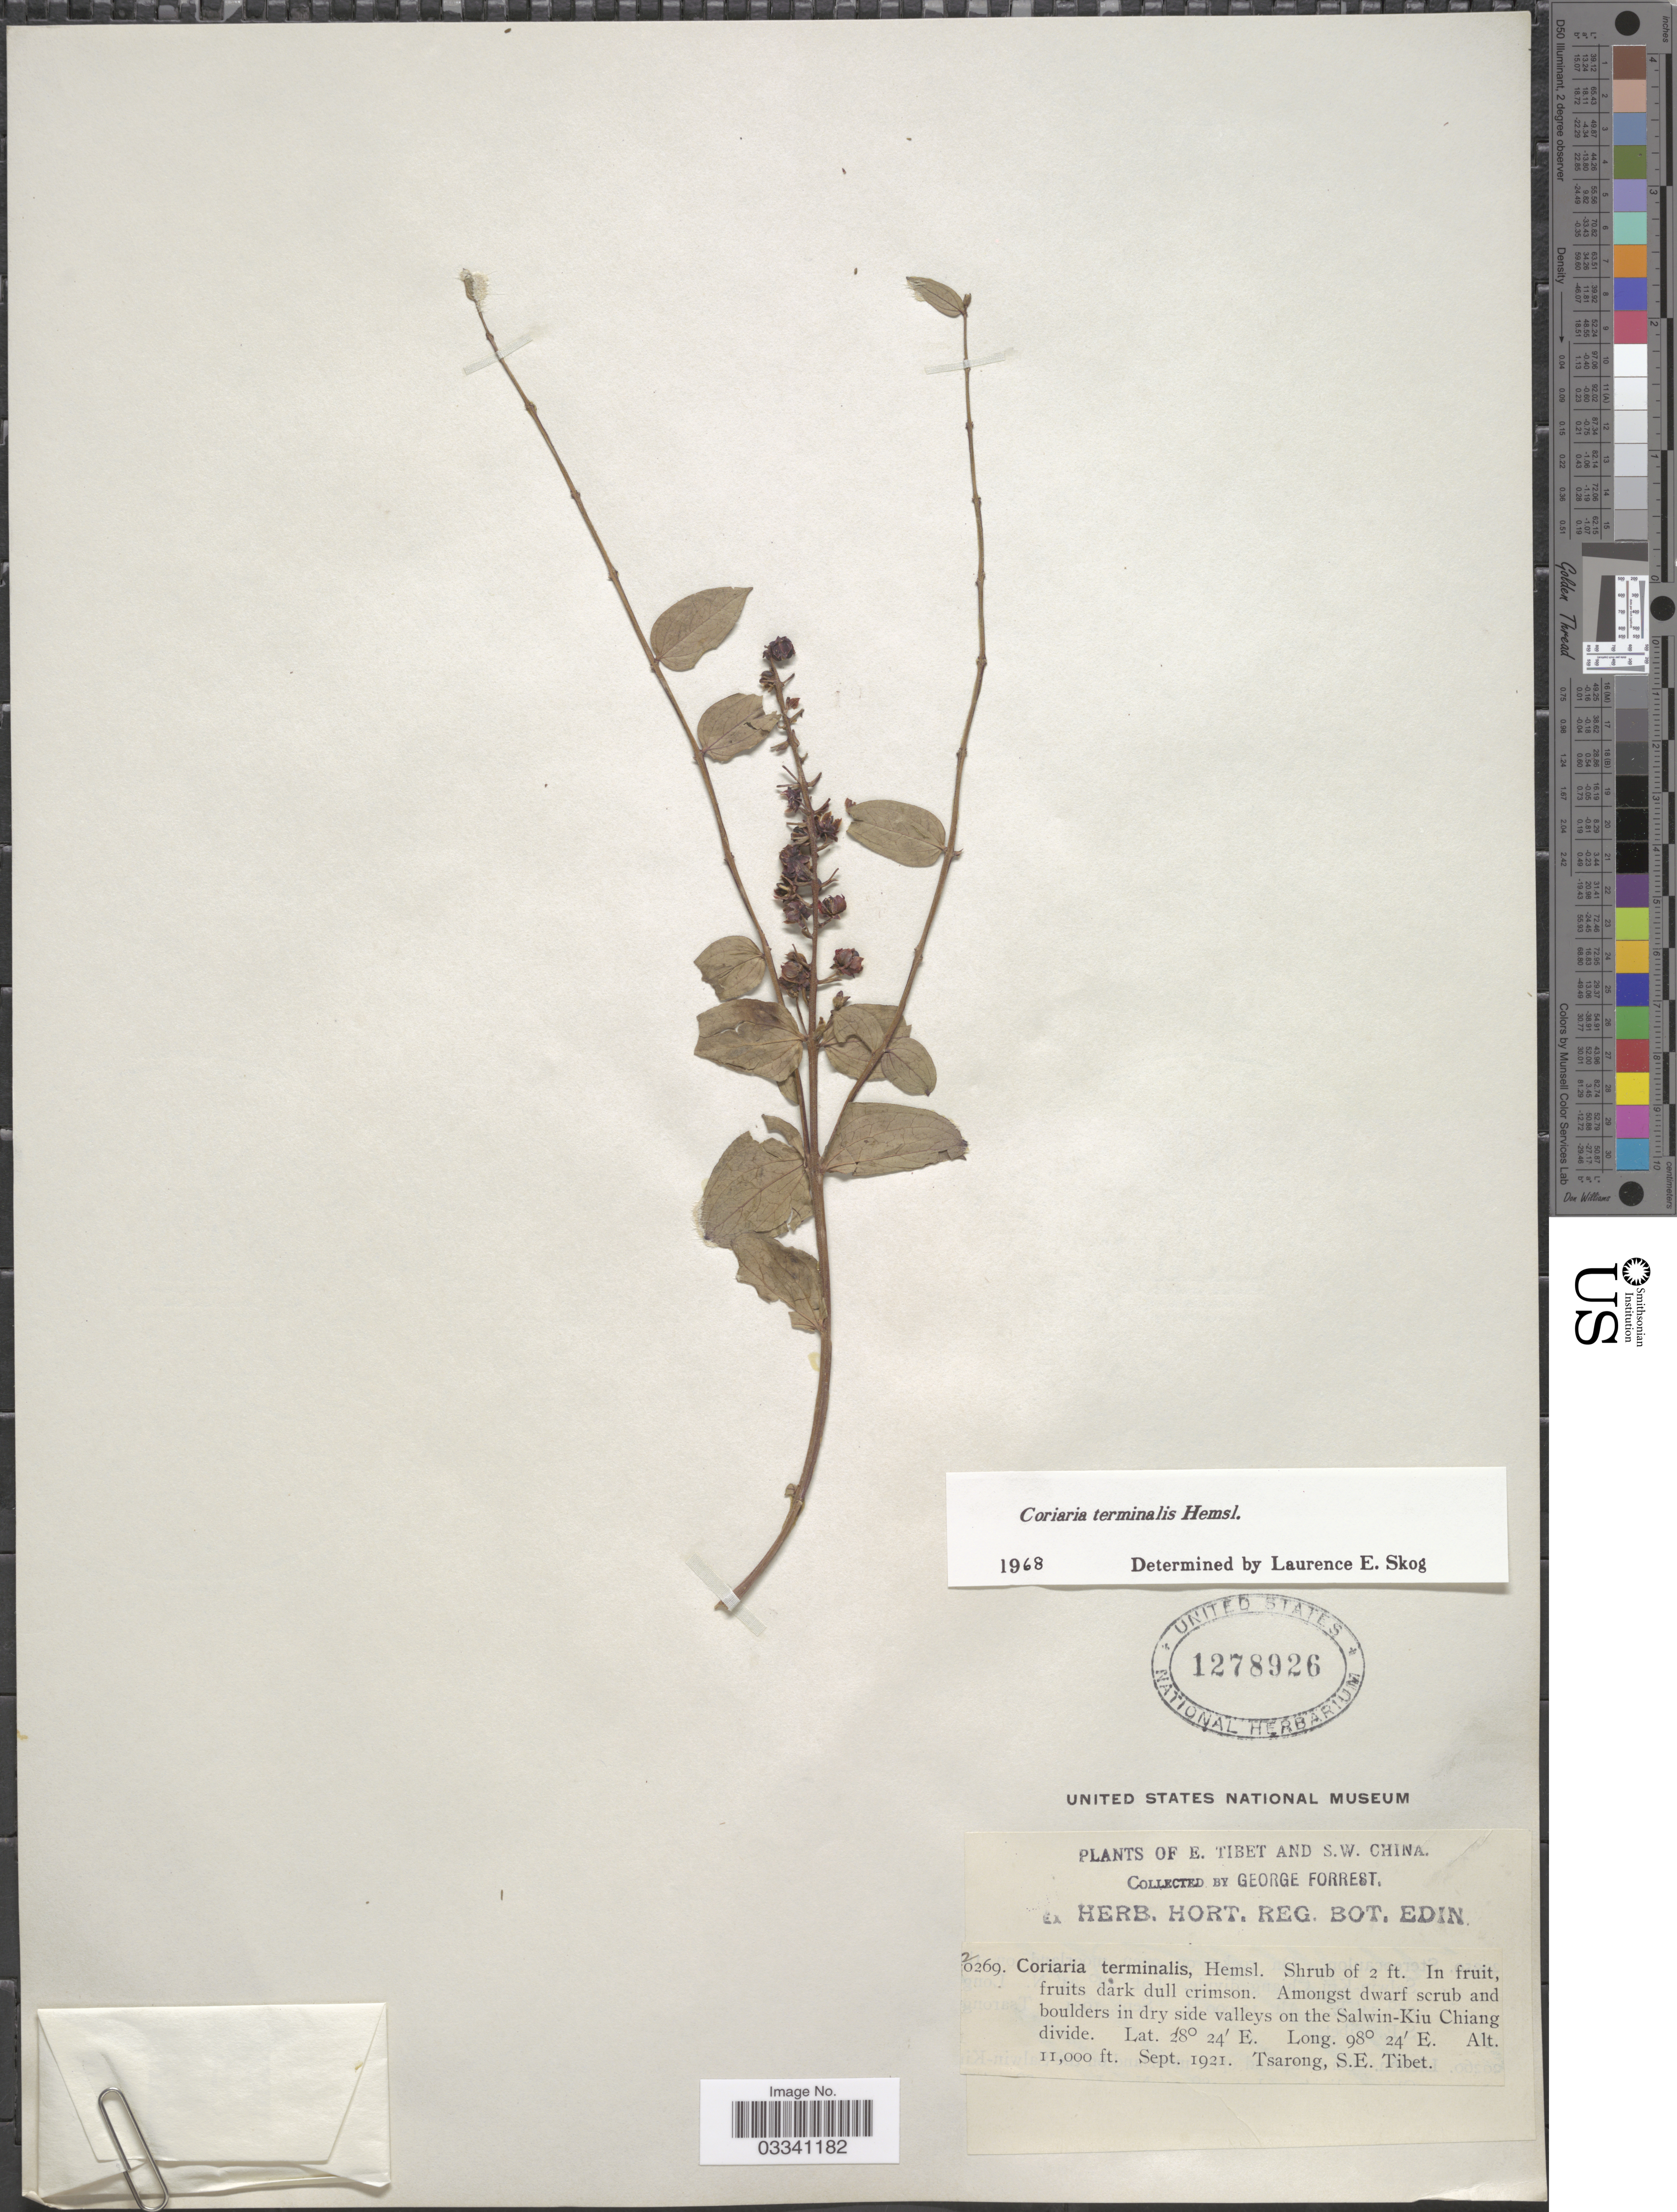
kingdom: Plantae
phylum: Tracheophyta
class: Magnoliopsida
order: Cucurbitales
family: Coriariaceae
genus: Coriaria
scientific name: Coriaria terminalis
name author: Hemsl.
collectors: G. Forrest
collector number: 20269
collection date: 1921-09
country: China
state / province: Xizang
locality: E. Tibet and S.W. China. Amongst dwarf scrub and boulders in dry side valleys on the Salwin-Kiu Chiang divide. S.E. Tibet.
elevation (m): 3353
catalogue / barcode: US 1278926